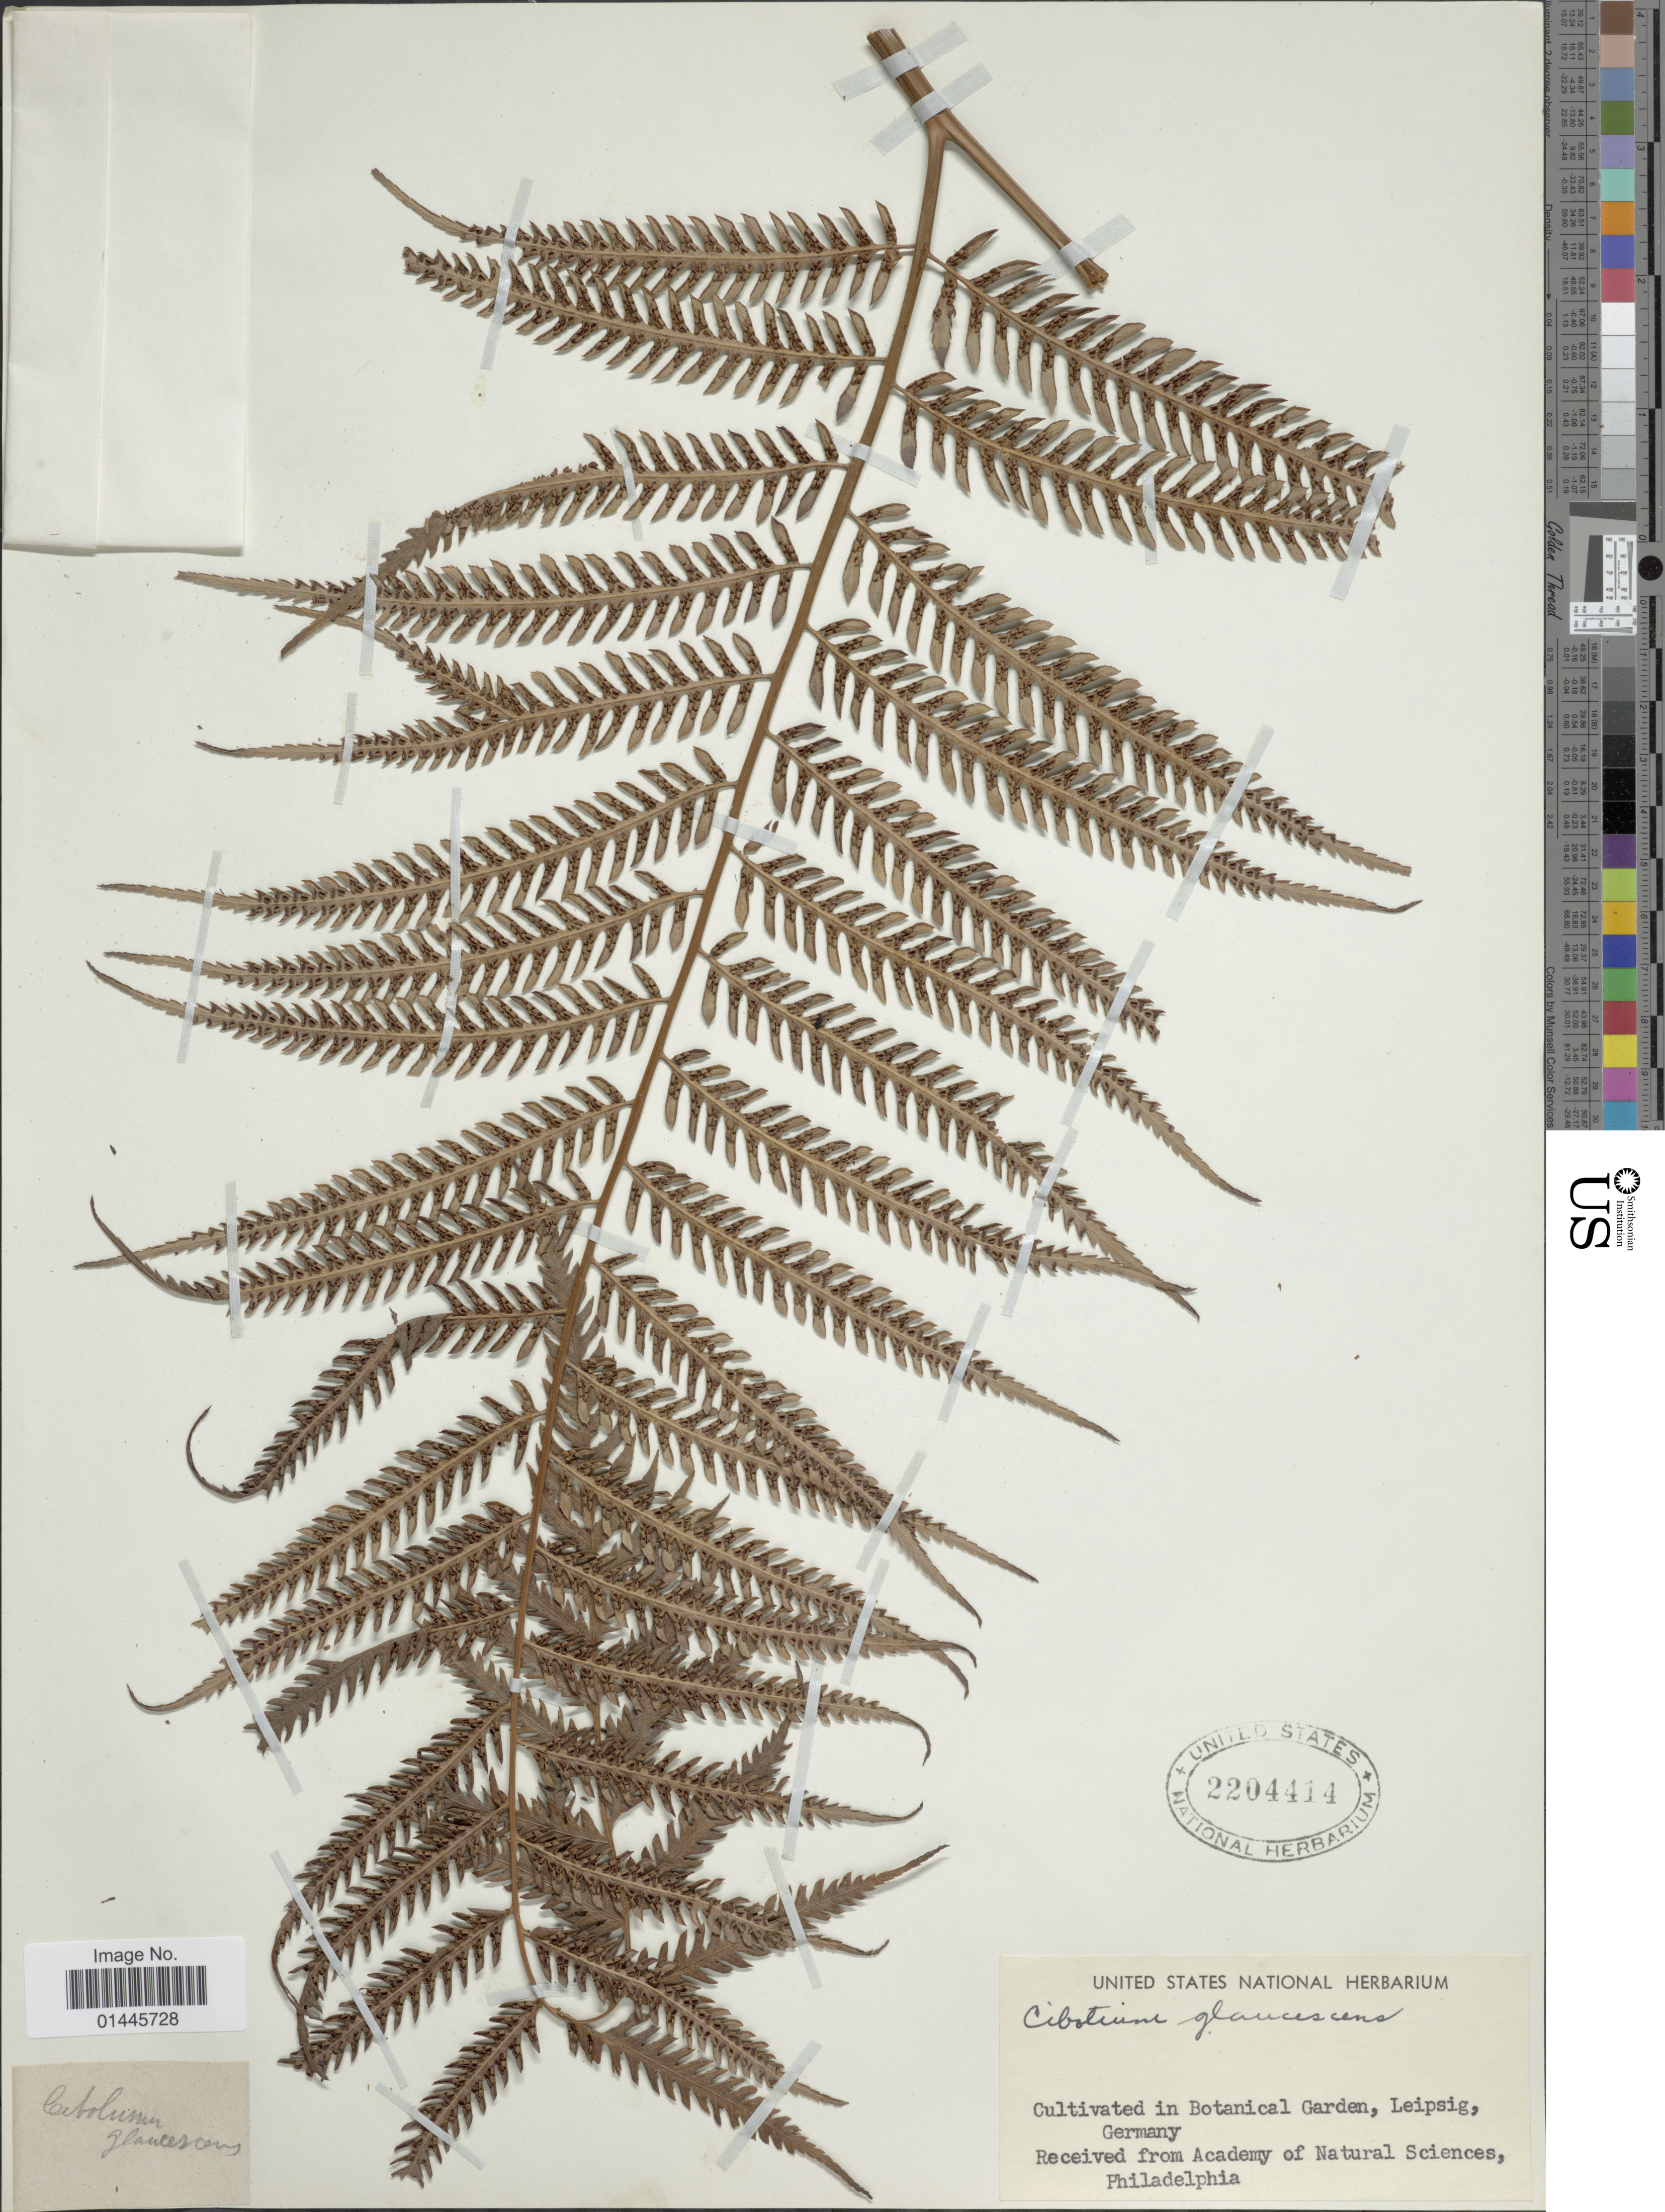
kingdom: Plantae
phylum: Tracheophyta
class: Polypodiopsida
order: Cyatheales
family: Cibotiaceae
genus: Cibotium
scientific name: Cibotium glaucum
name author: (Sm.) Hook. & Arn.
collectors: U.S. National Herbarium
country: Germany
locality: Cultivated in Botanical Garden, Leipsig.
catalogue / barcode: US 2204414